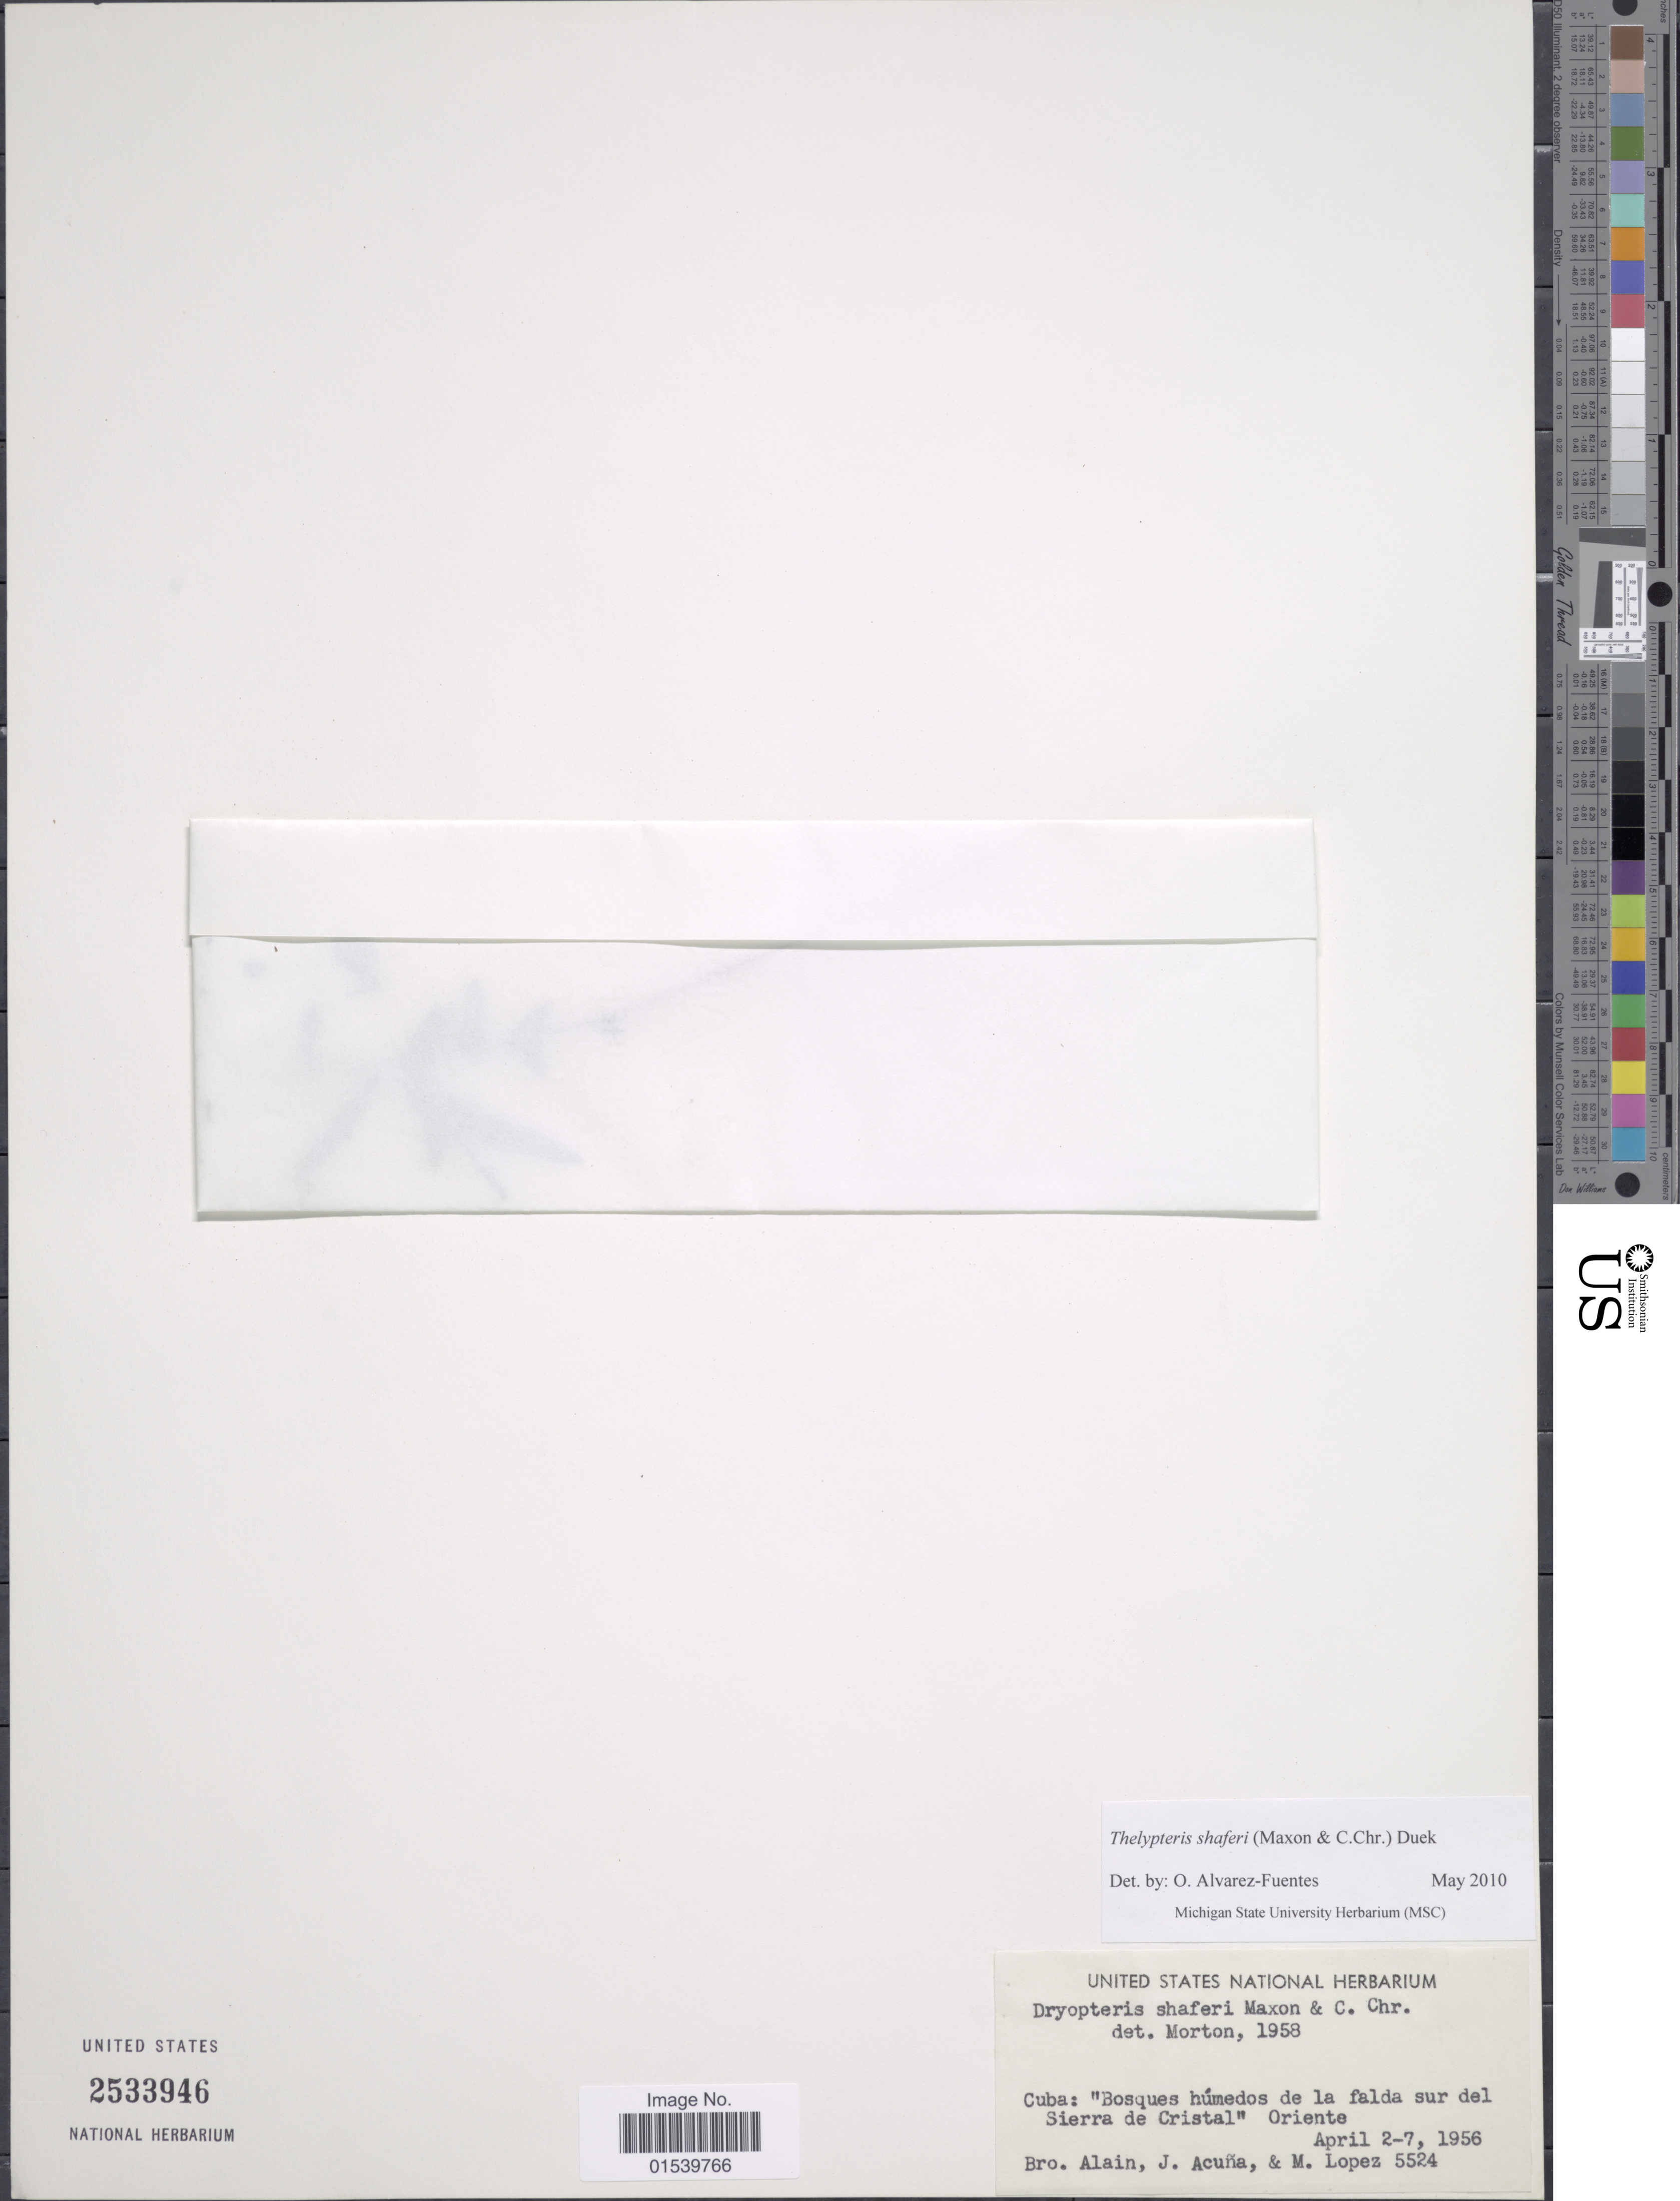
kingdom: Plantae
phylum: Tracheophyta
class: Polypodiopsida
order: Polypodiales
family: Thelypteridaceae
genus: Amauropelta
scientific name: Amauropelta shaferi (Maxon & C. Chr.) comb. nov., ined 2015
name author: (Maxon & C. Chr.)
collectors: A. H. Liogier, J. Acuña & M. Lopez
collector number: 5524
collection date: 1956-04-02/1956-04-07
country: Cuba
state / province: Oriente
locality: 'Bosques húmedo de la falda sur del Sierra de Cristal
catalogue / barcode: US 2533946